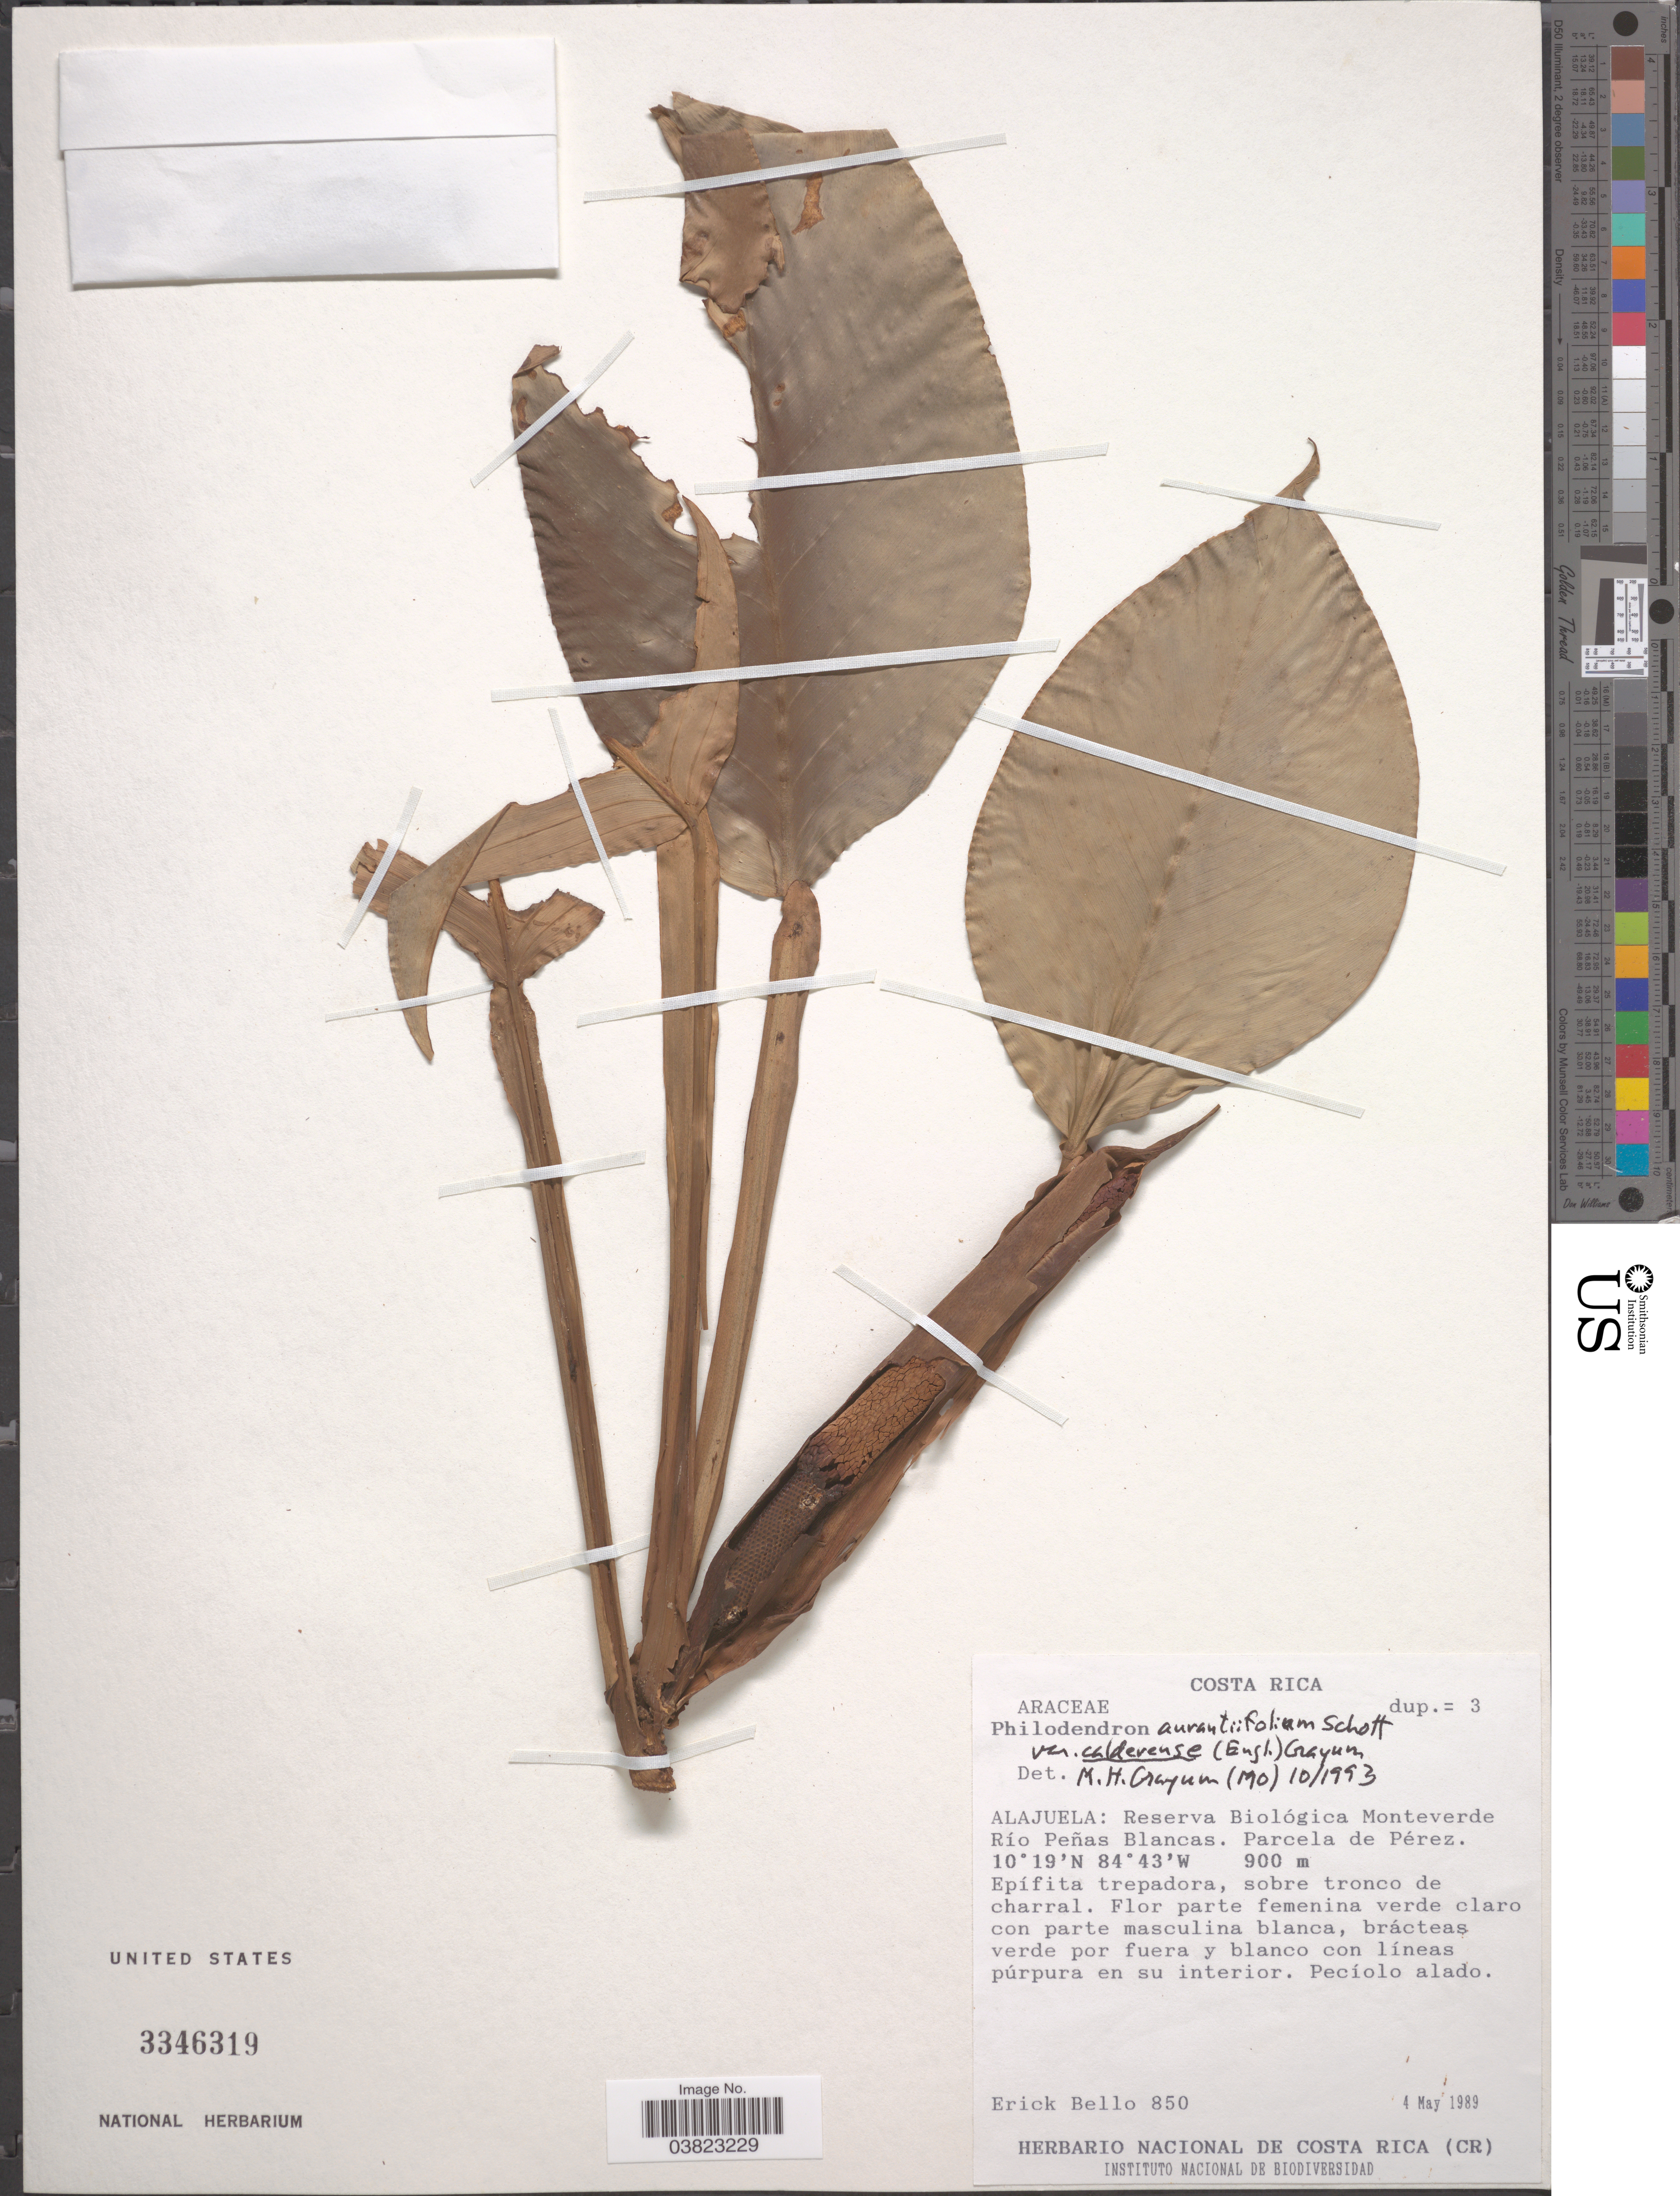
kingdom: Plantae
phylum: Tracheophyta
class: Liliopsida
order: Alismatales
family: Araceae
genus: Philodendron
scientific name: Philodendron aurantiifolium subsp. calderense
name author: Schott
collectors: E. Bello C.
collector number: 850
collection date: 1989-05-04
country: Costa Rica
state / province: Alajuela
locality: Reserva Biológica Monteverde Río Peñas Blancas. Parcela de Pérez.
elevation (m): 900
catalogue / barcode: US 3346319